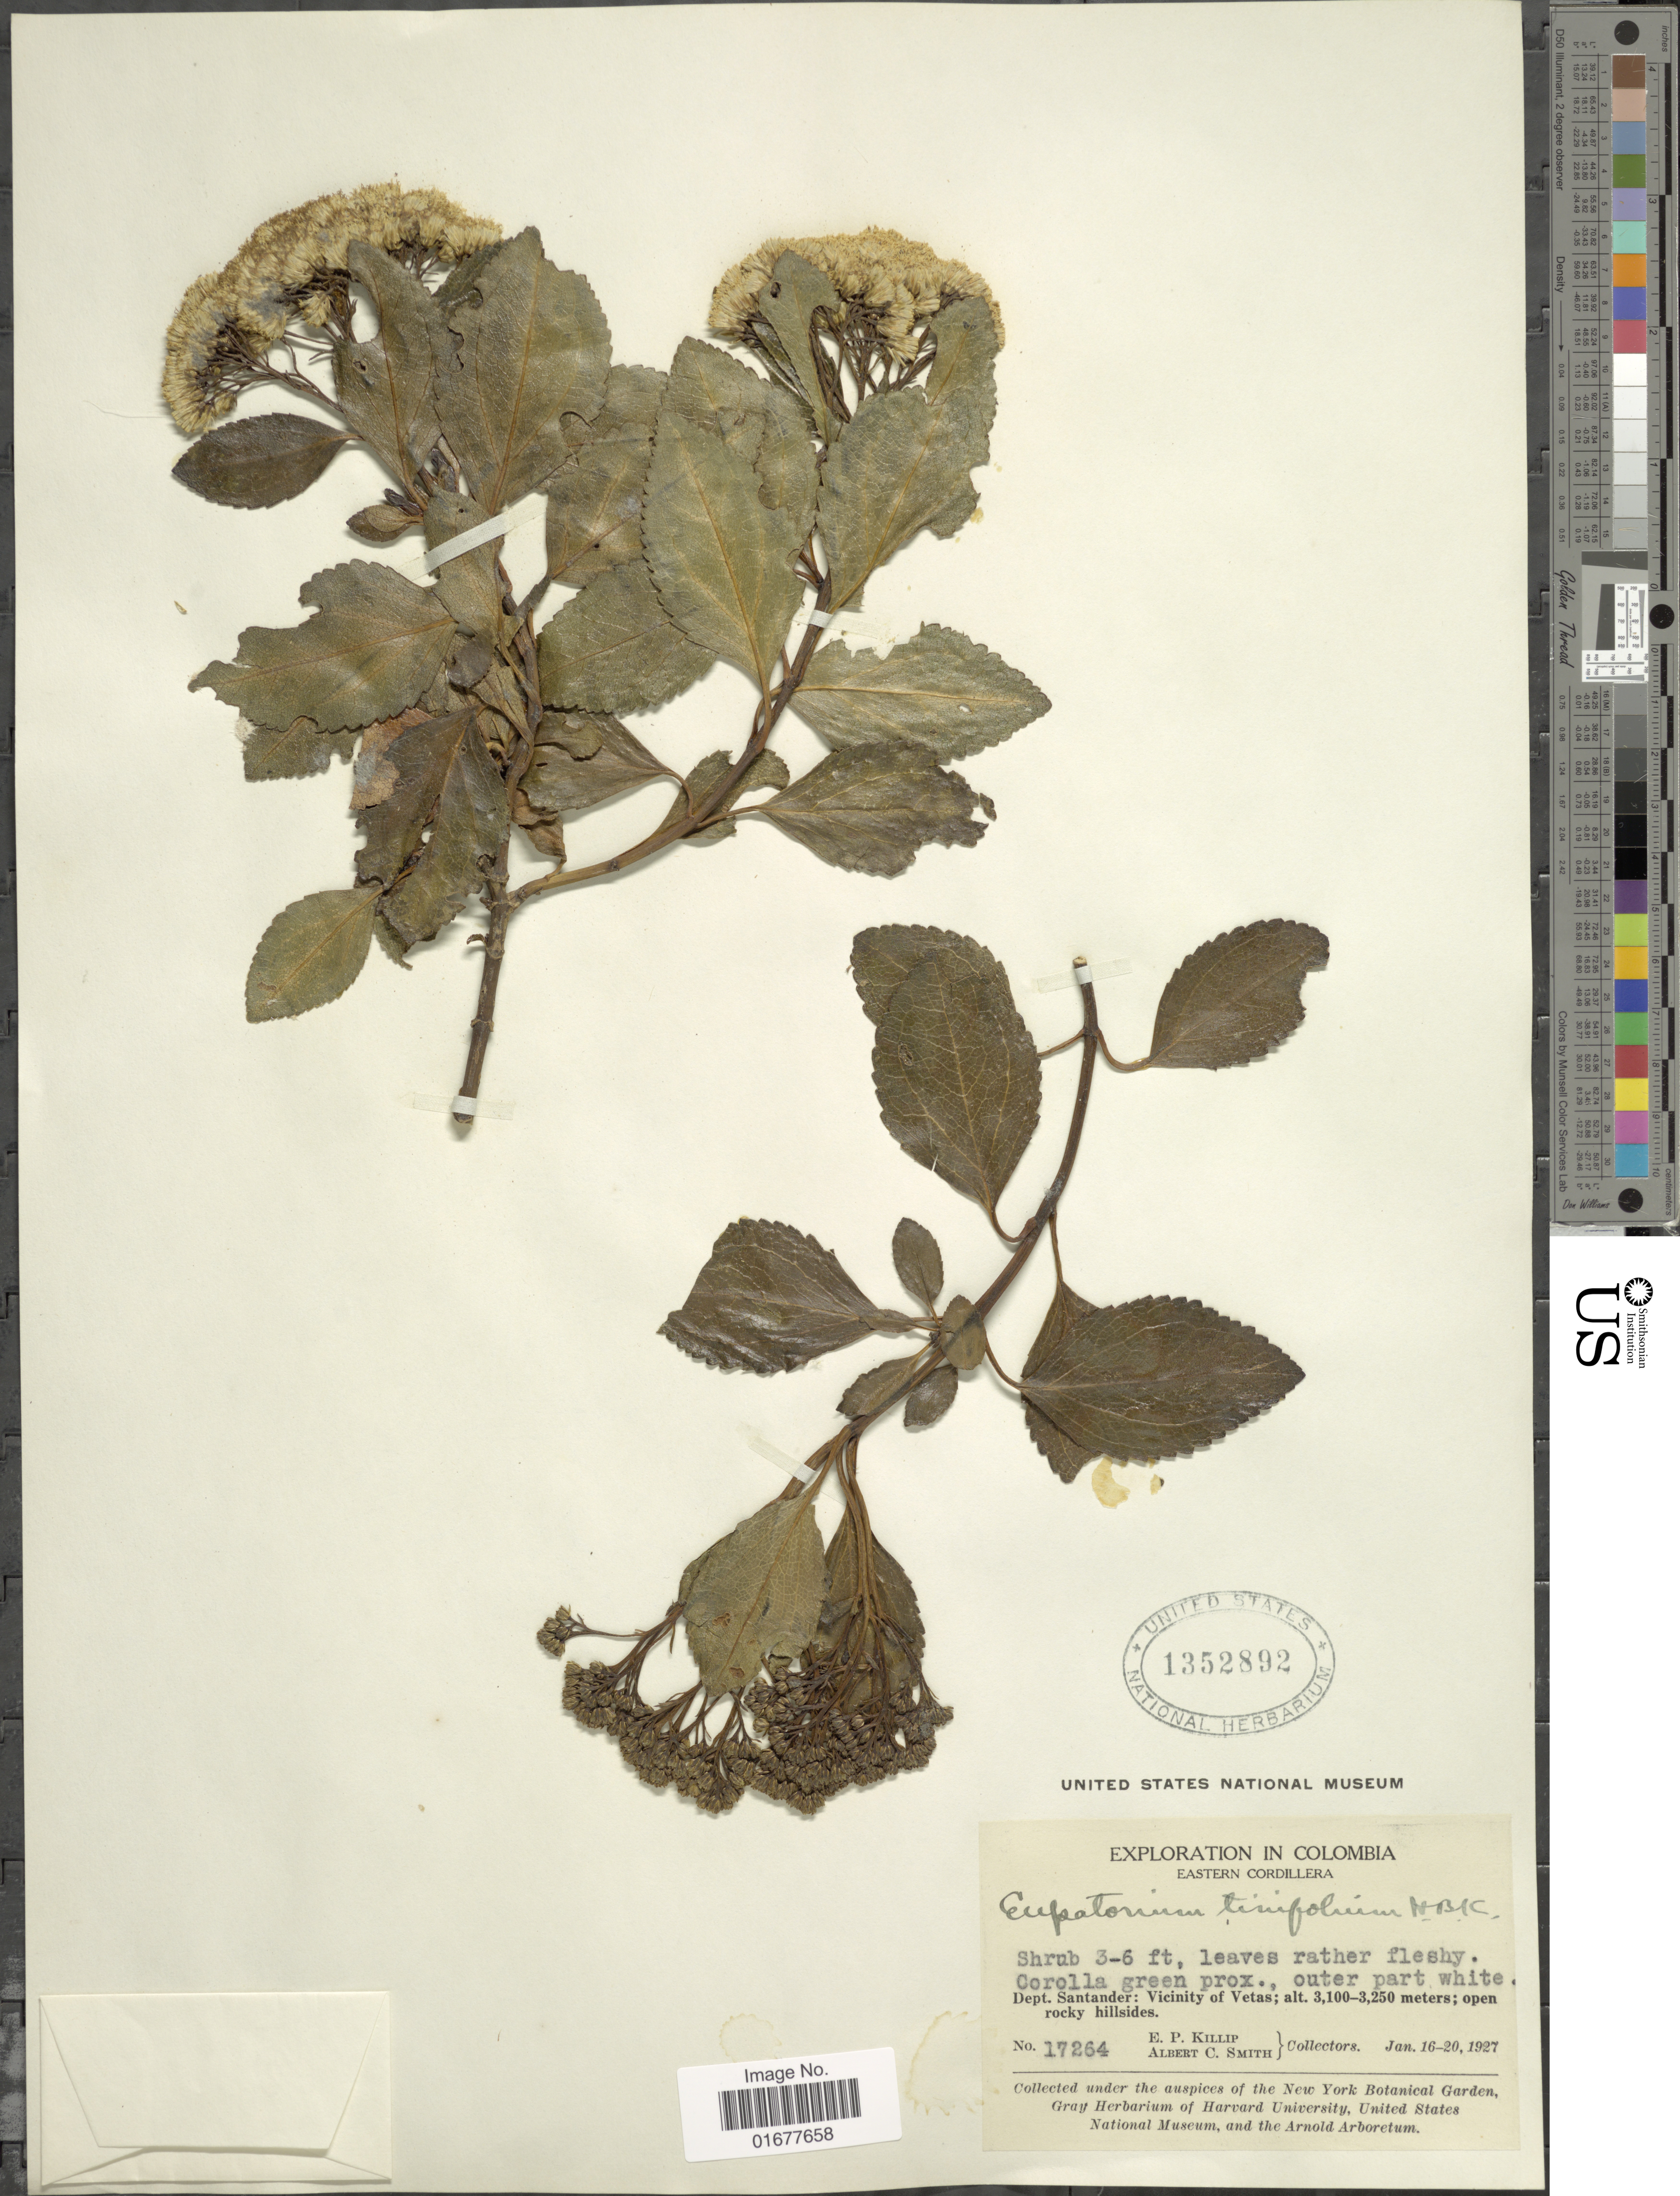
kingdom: Plantae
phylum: Tracheophyta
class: Magnoliopsida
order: Asterales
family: Asteraceae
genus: Ageratina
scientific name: Ageratina tinifolia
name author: (Kunth) R.M. King & H. Rob.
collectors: E. P. Killip & A. C. Smith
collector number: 17264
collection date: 1927-01-16/1927-01-20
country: Colombia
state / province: Santander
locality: Eastern Cordillera, Vicinity of Vetas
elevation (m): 3100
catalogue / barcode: US 1352892